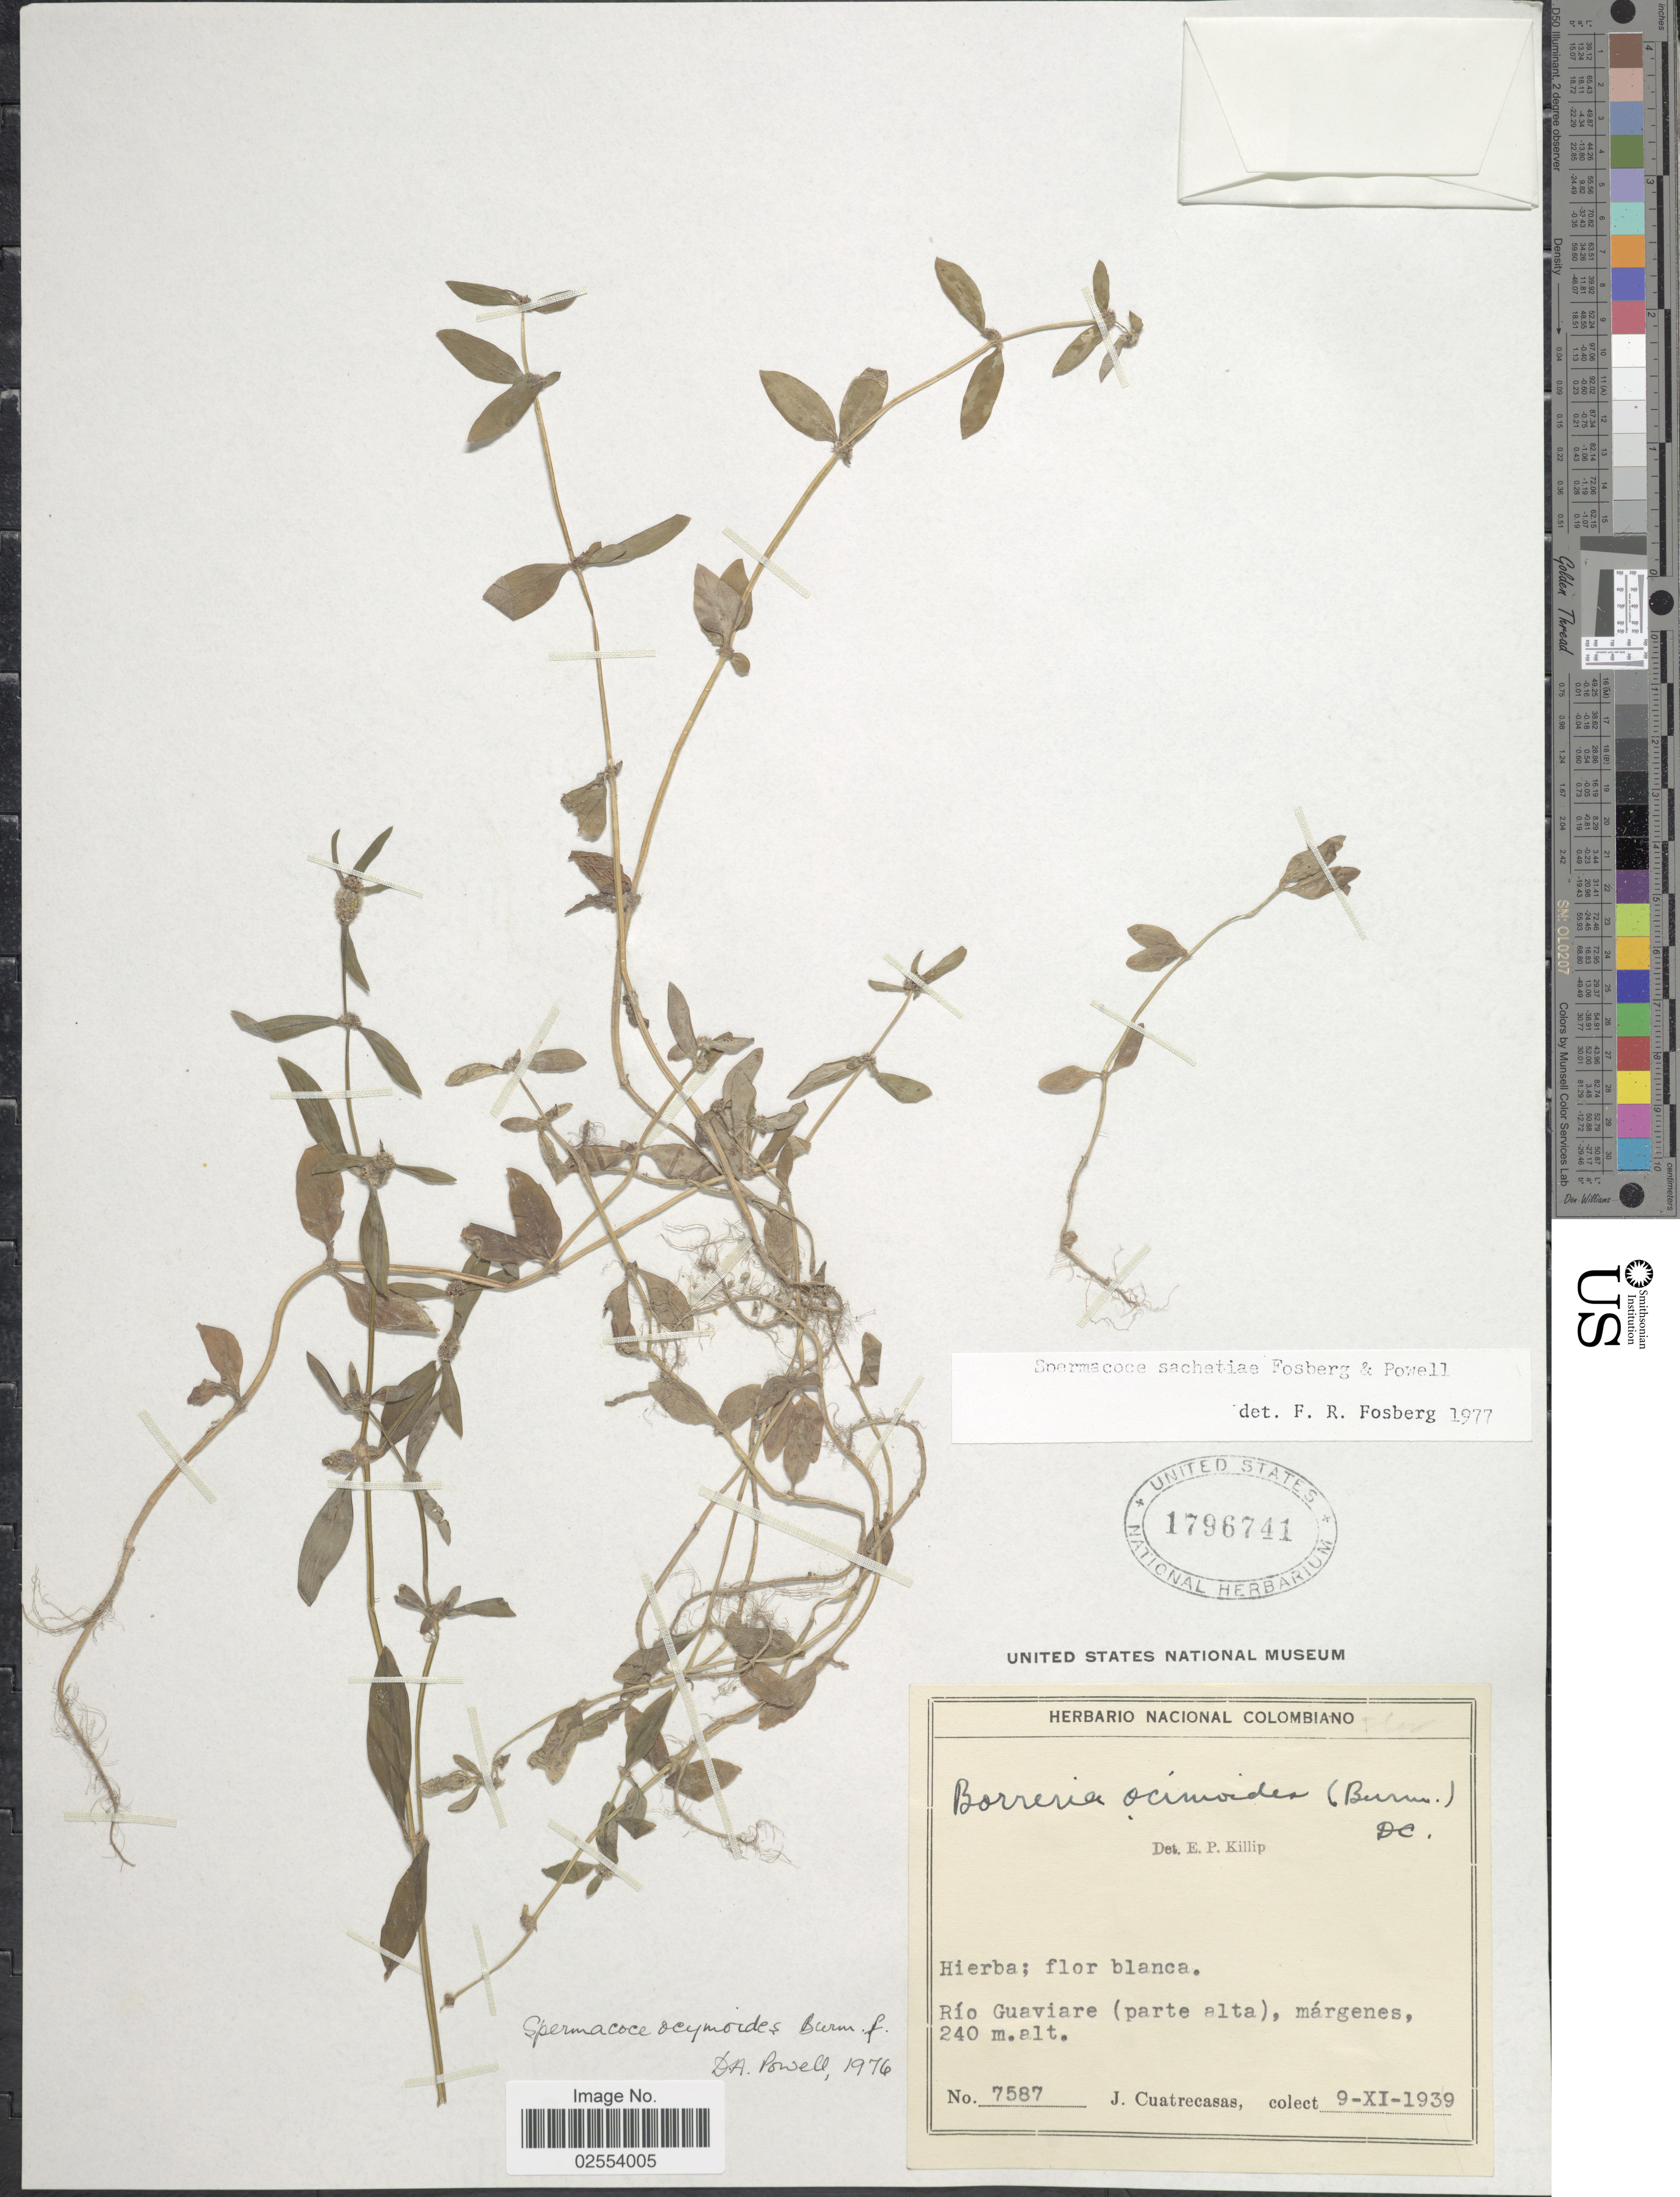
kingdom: Plantae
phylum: Tracheophyta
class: Magnoliopsida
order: Gentianales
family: Rubiaceae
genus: Spermacoce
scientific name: Spermacoce mauritiana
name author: Gideon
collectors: J. Cuatrecasas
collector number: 7587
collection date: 1939-11-09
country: Colombia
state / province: Guaviare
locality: Rio Guaviare (parte alta), margenes.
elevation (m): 240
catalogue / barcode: US 1796741